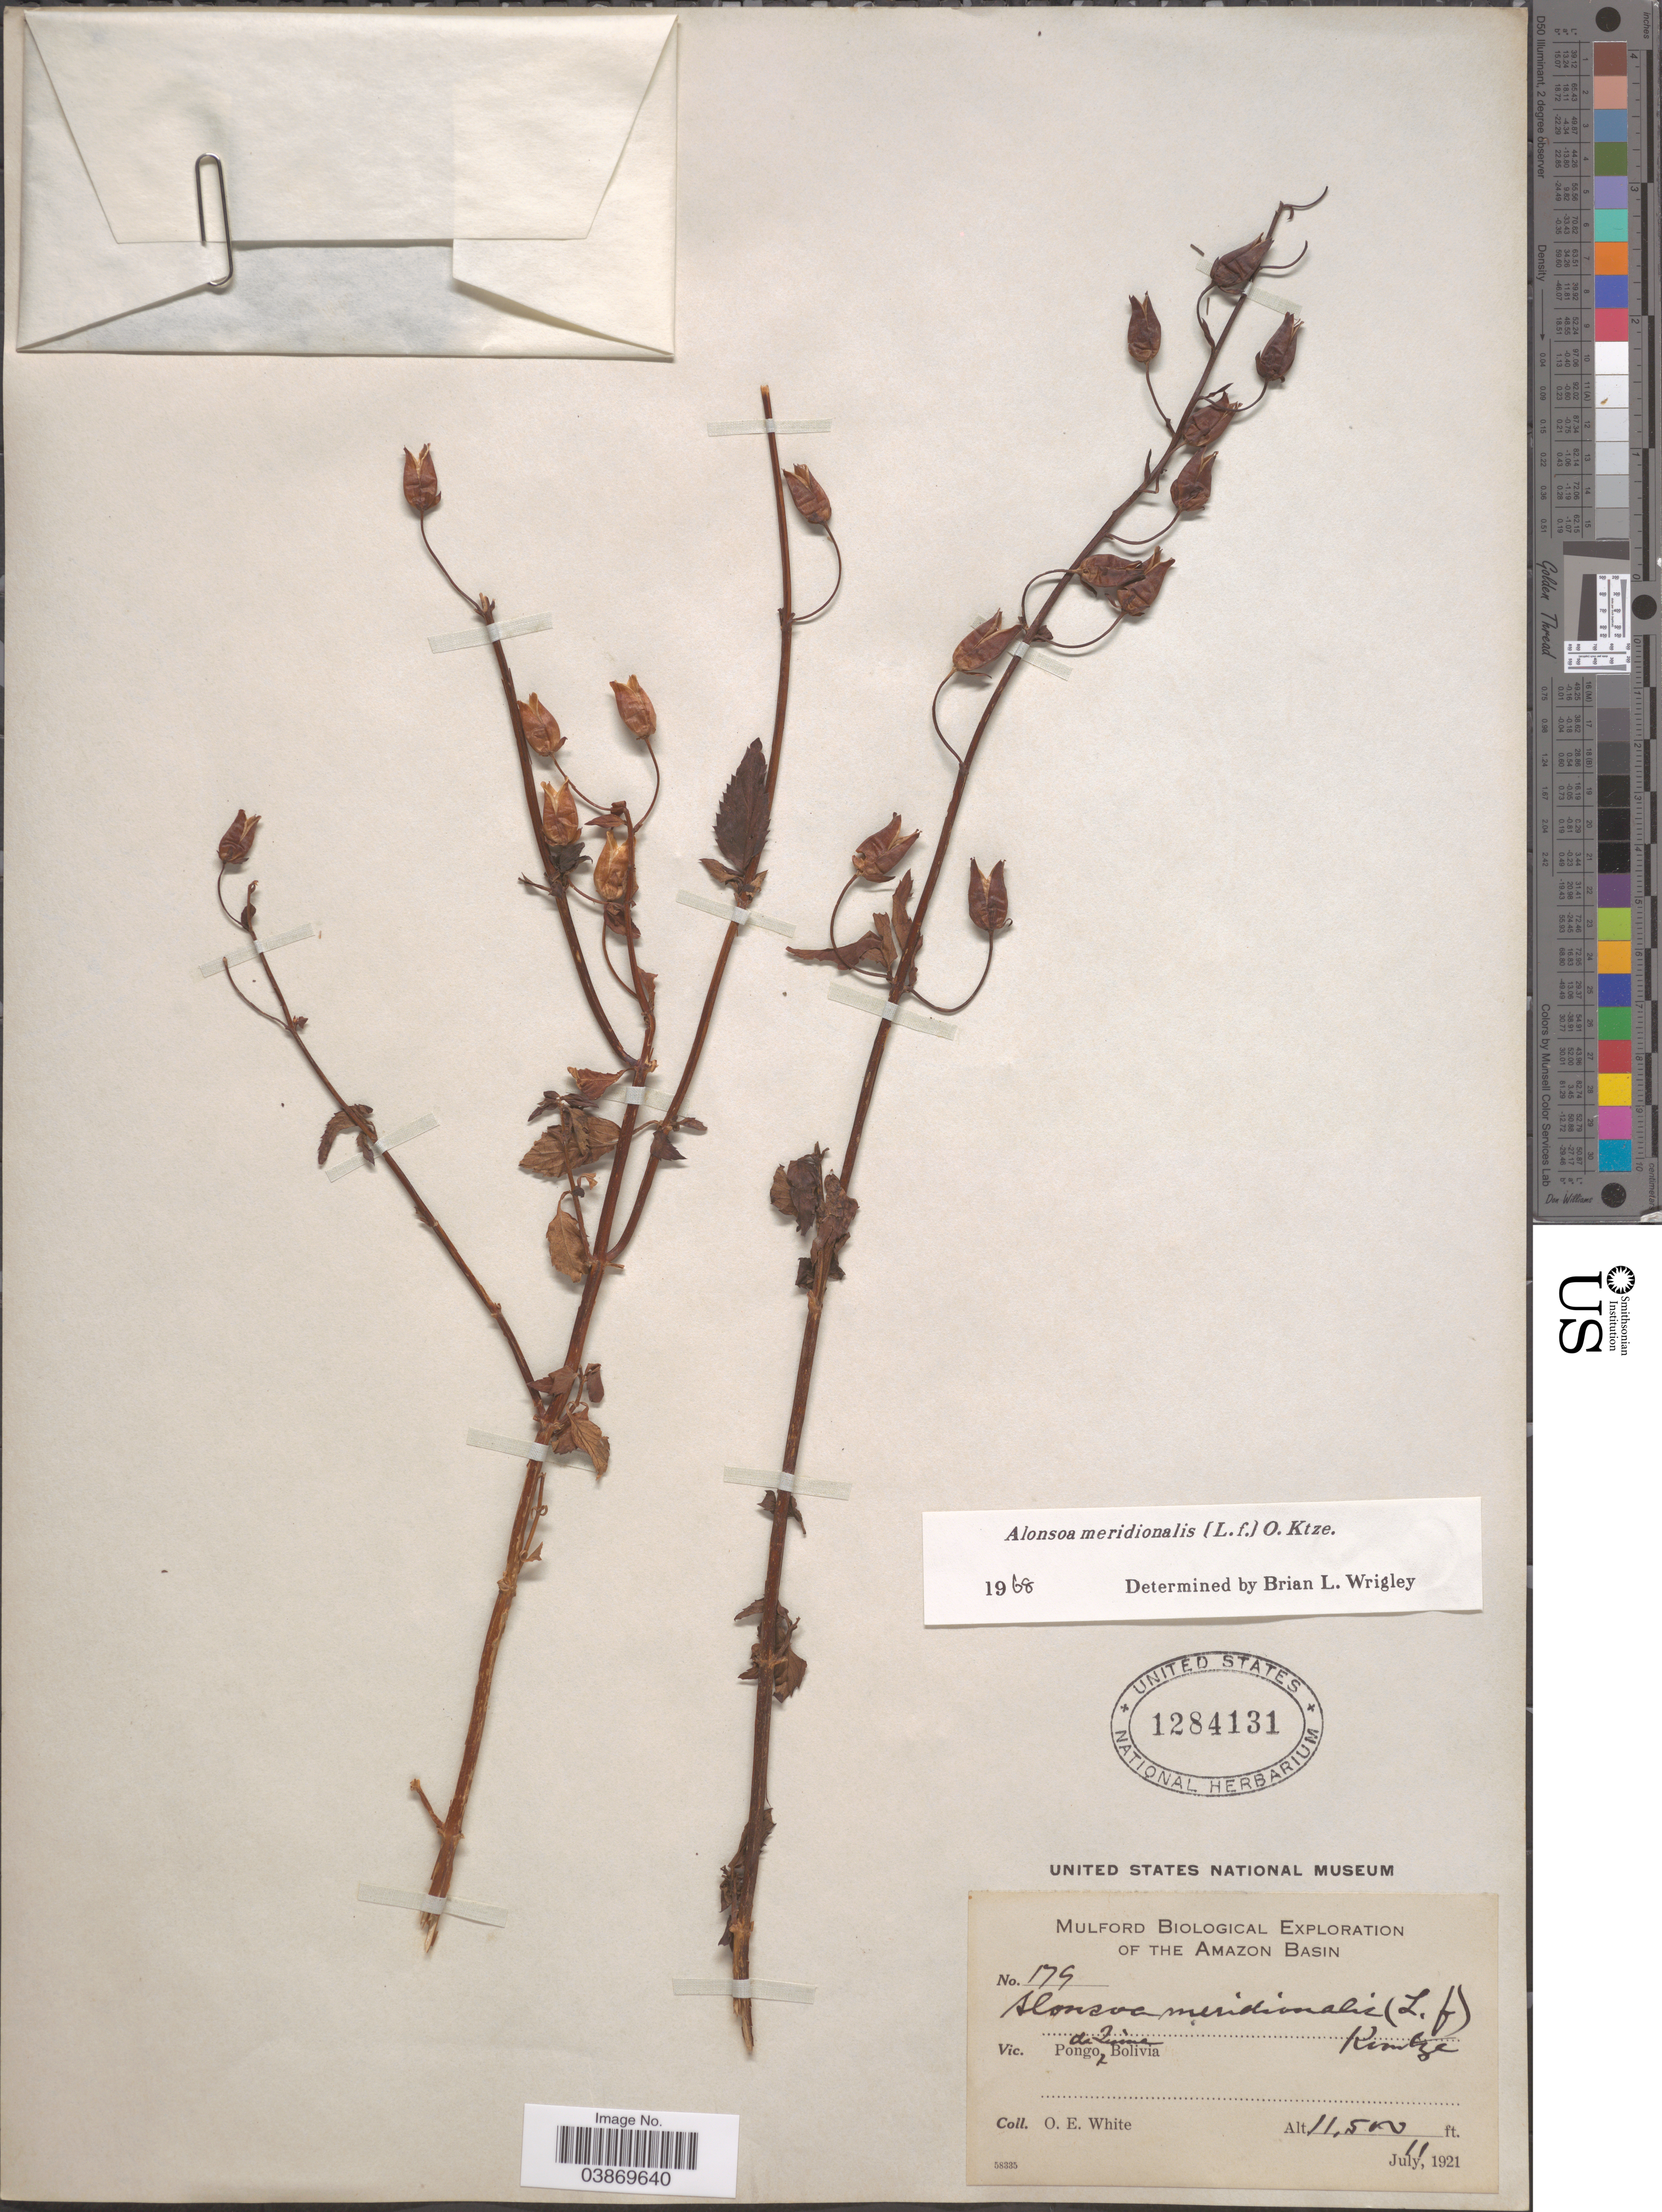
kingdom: Plantae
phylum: Tracheophyta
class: Magnoliopsida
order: Lamiales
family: Scrophulariaceae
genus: Alonsoa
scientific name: Alonsoa meridionalis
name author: (L. f.) Kuntze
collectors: O. E. White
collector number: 179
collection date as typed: July 11, 1921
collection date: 1921-07-11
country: Bolivia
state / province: La Paz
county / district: Inquisivi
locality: Pongo de Quime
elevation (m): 3505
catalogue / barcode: US 1284131